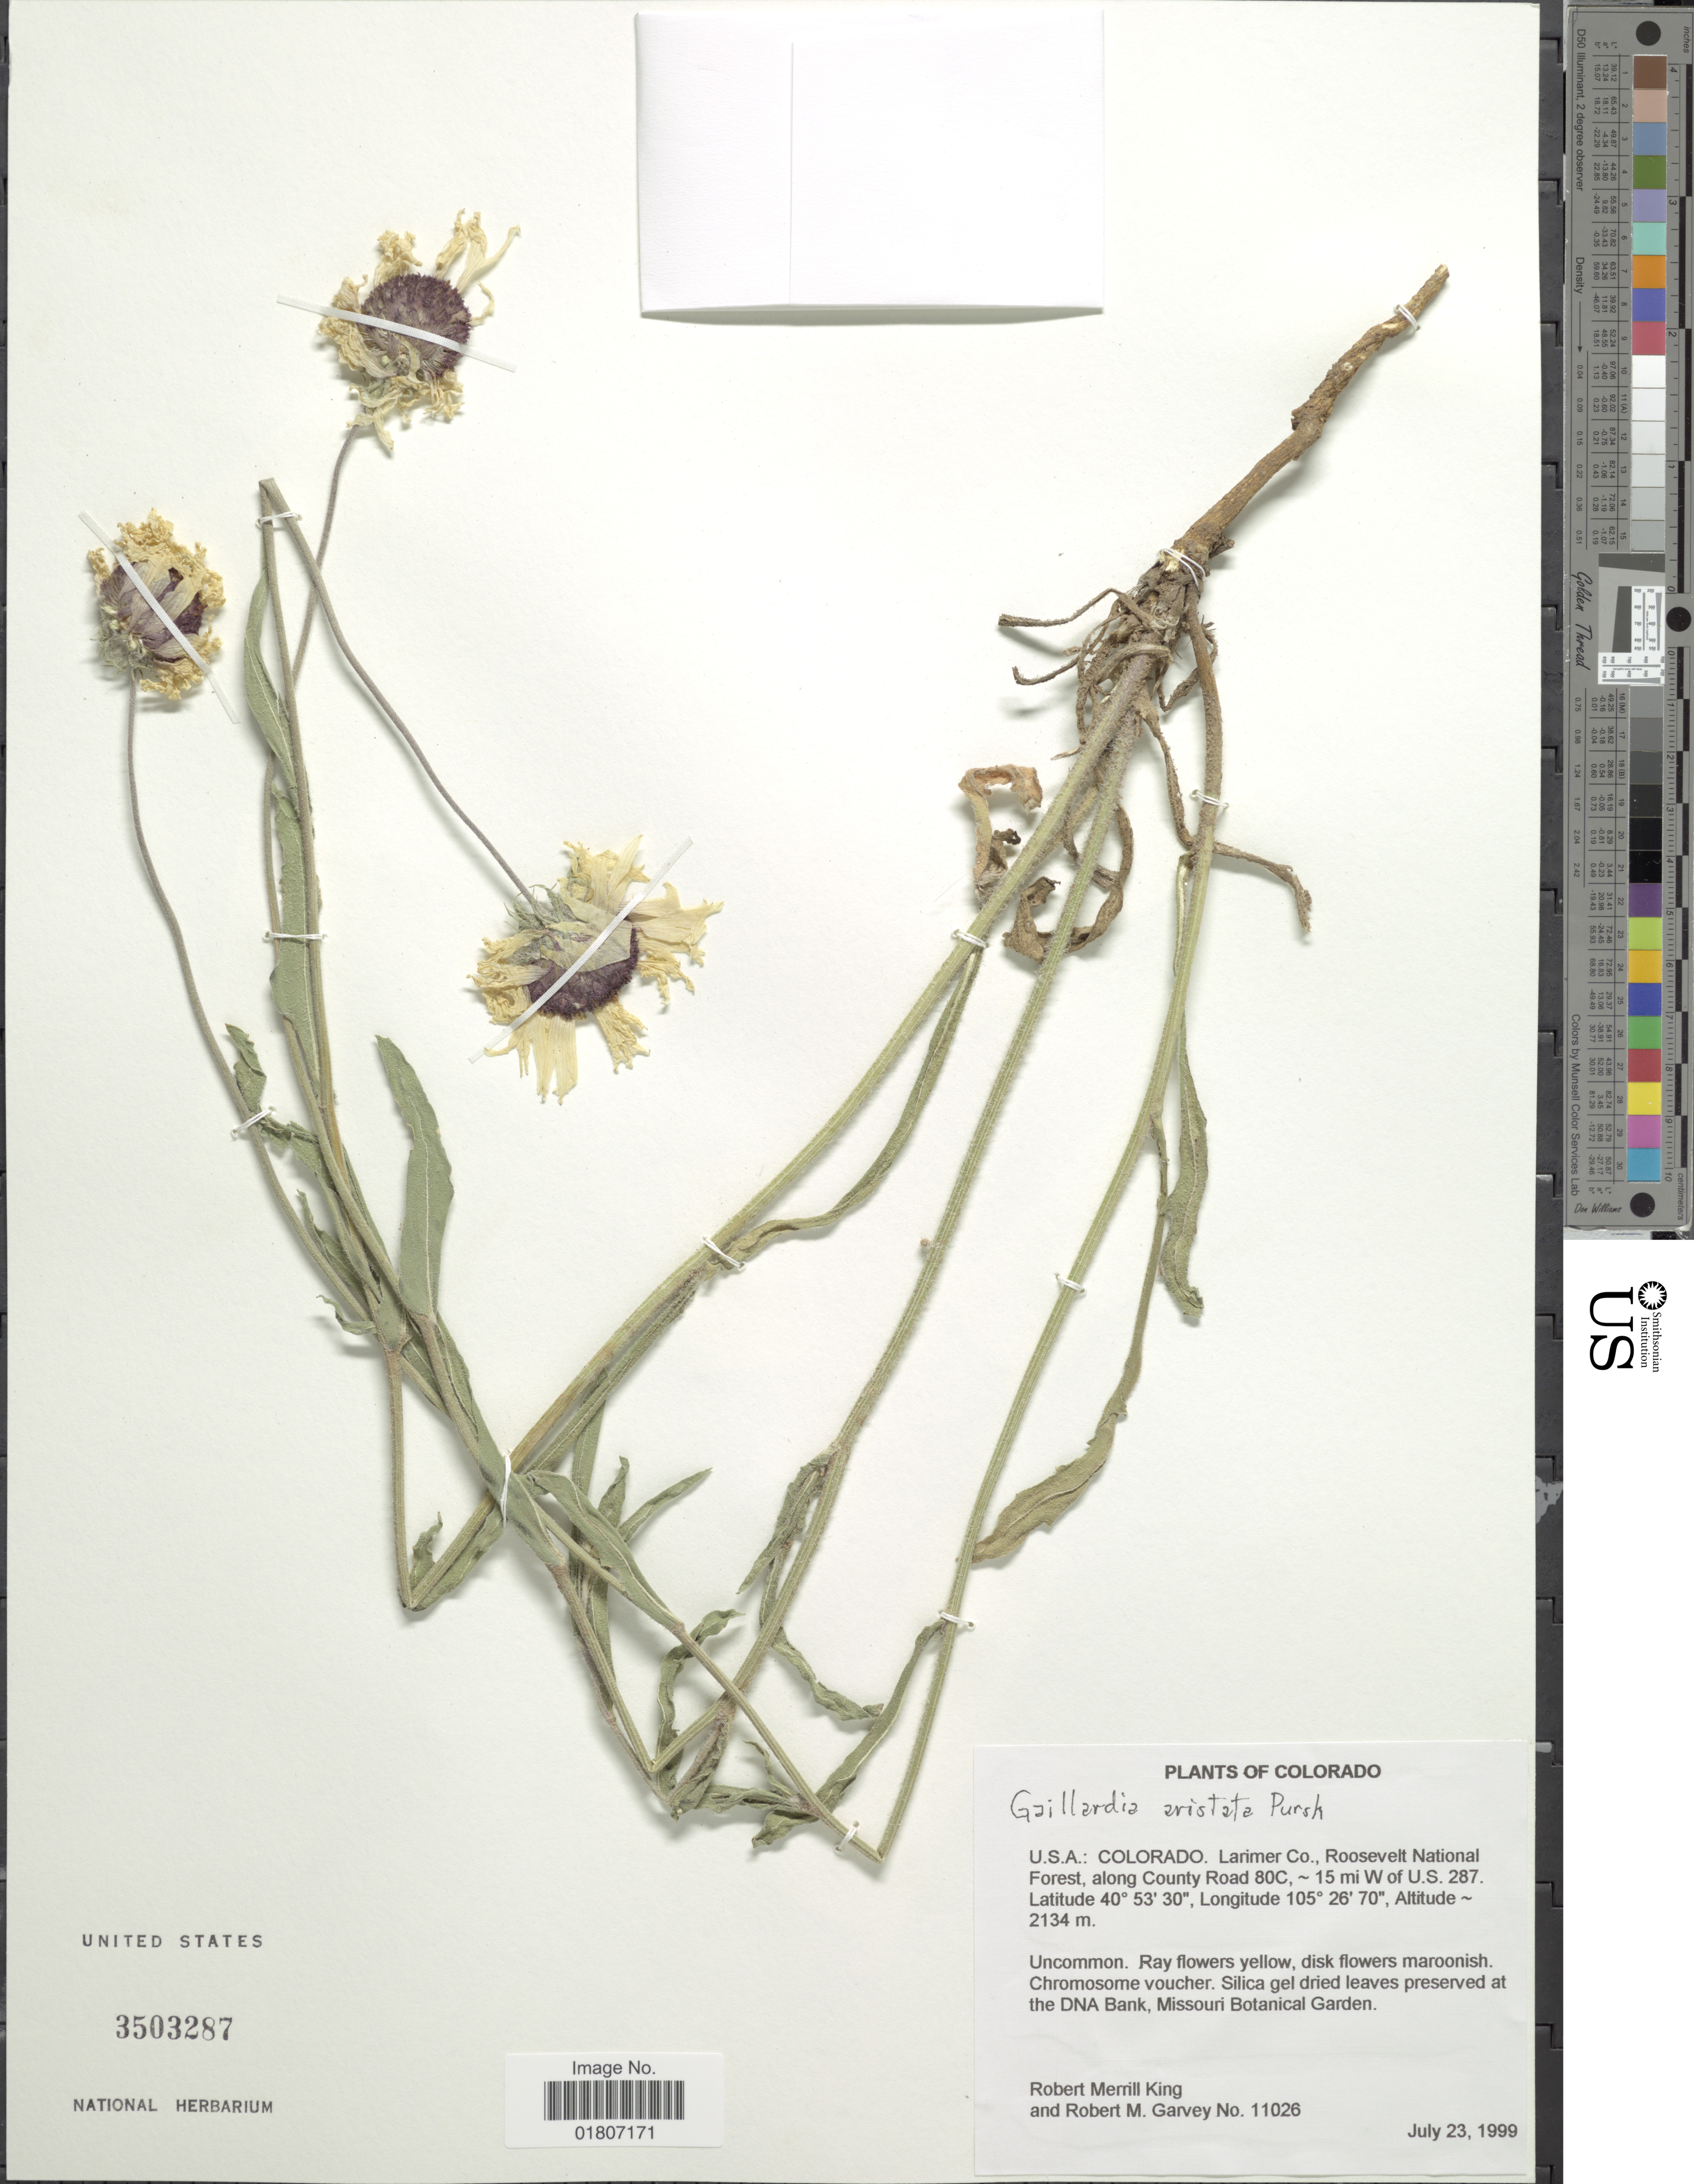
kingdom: Plantae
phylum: Tracheophyta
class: Magnoliopsida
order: Asterales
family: Asteraceae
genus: Gaillardia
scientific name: Gaillardia aristata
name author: Pursh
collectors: R. M. King & R. Garvey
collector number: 11026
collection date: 1999-07-23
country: United States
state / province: Colorado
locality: Larimer Co., Roosevelt National Forest, along County Road 80C, 15 mi W of U.S. 287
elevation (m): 2134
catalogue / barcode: US 3503287